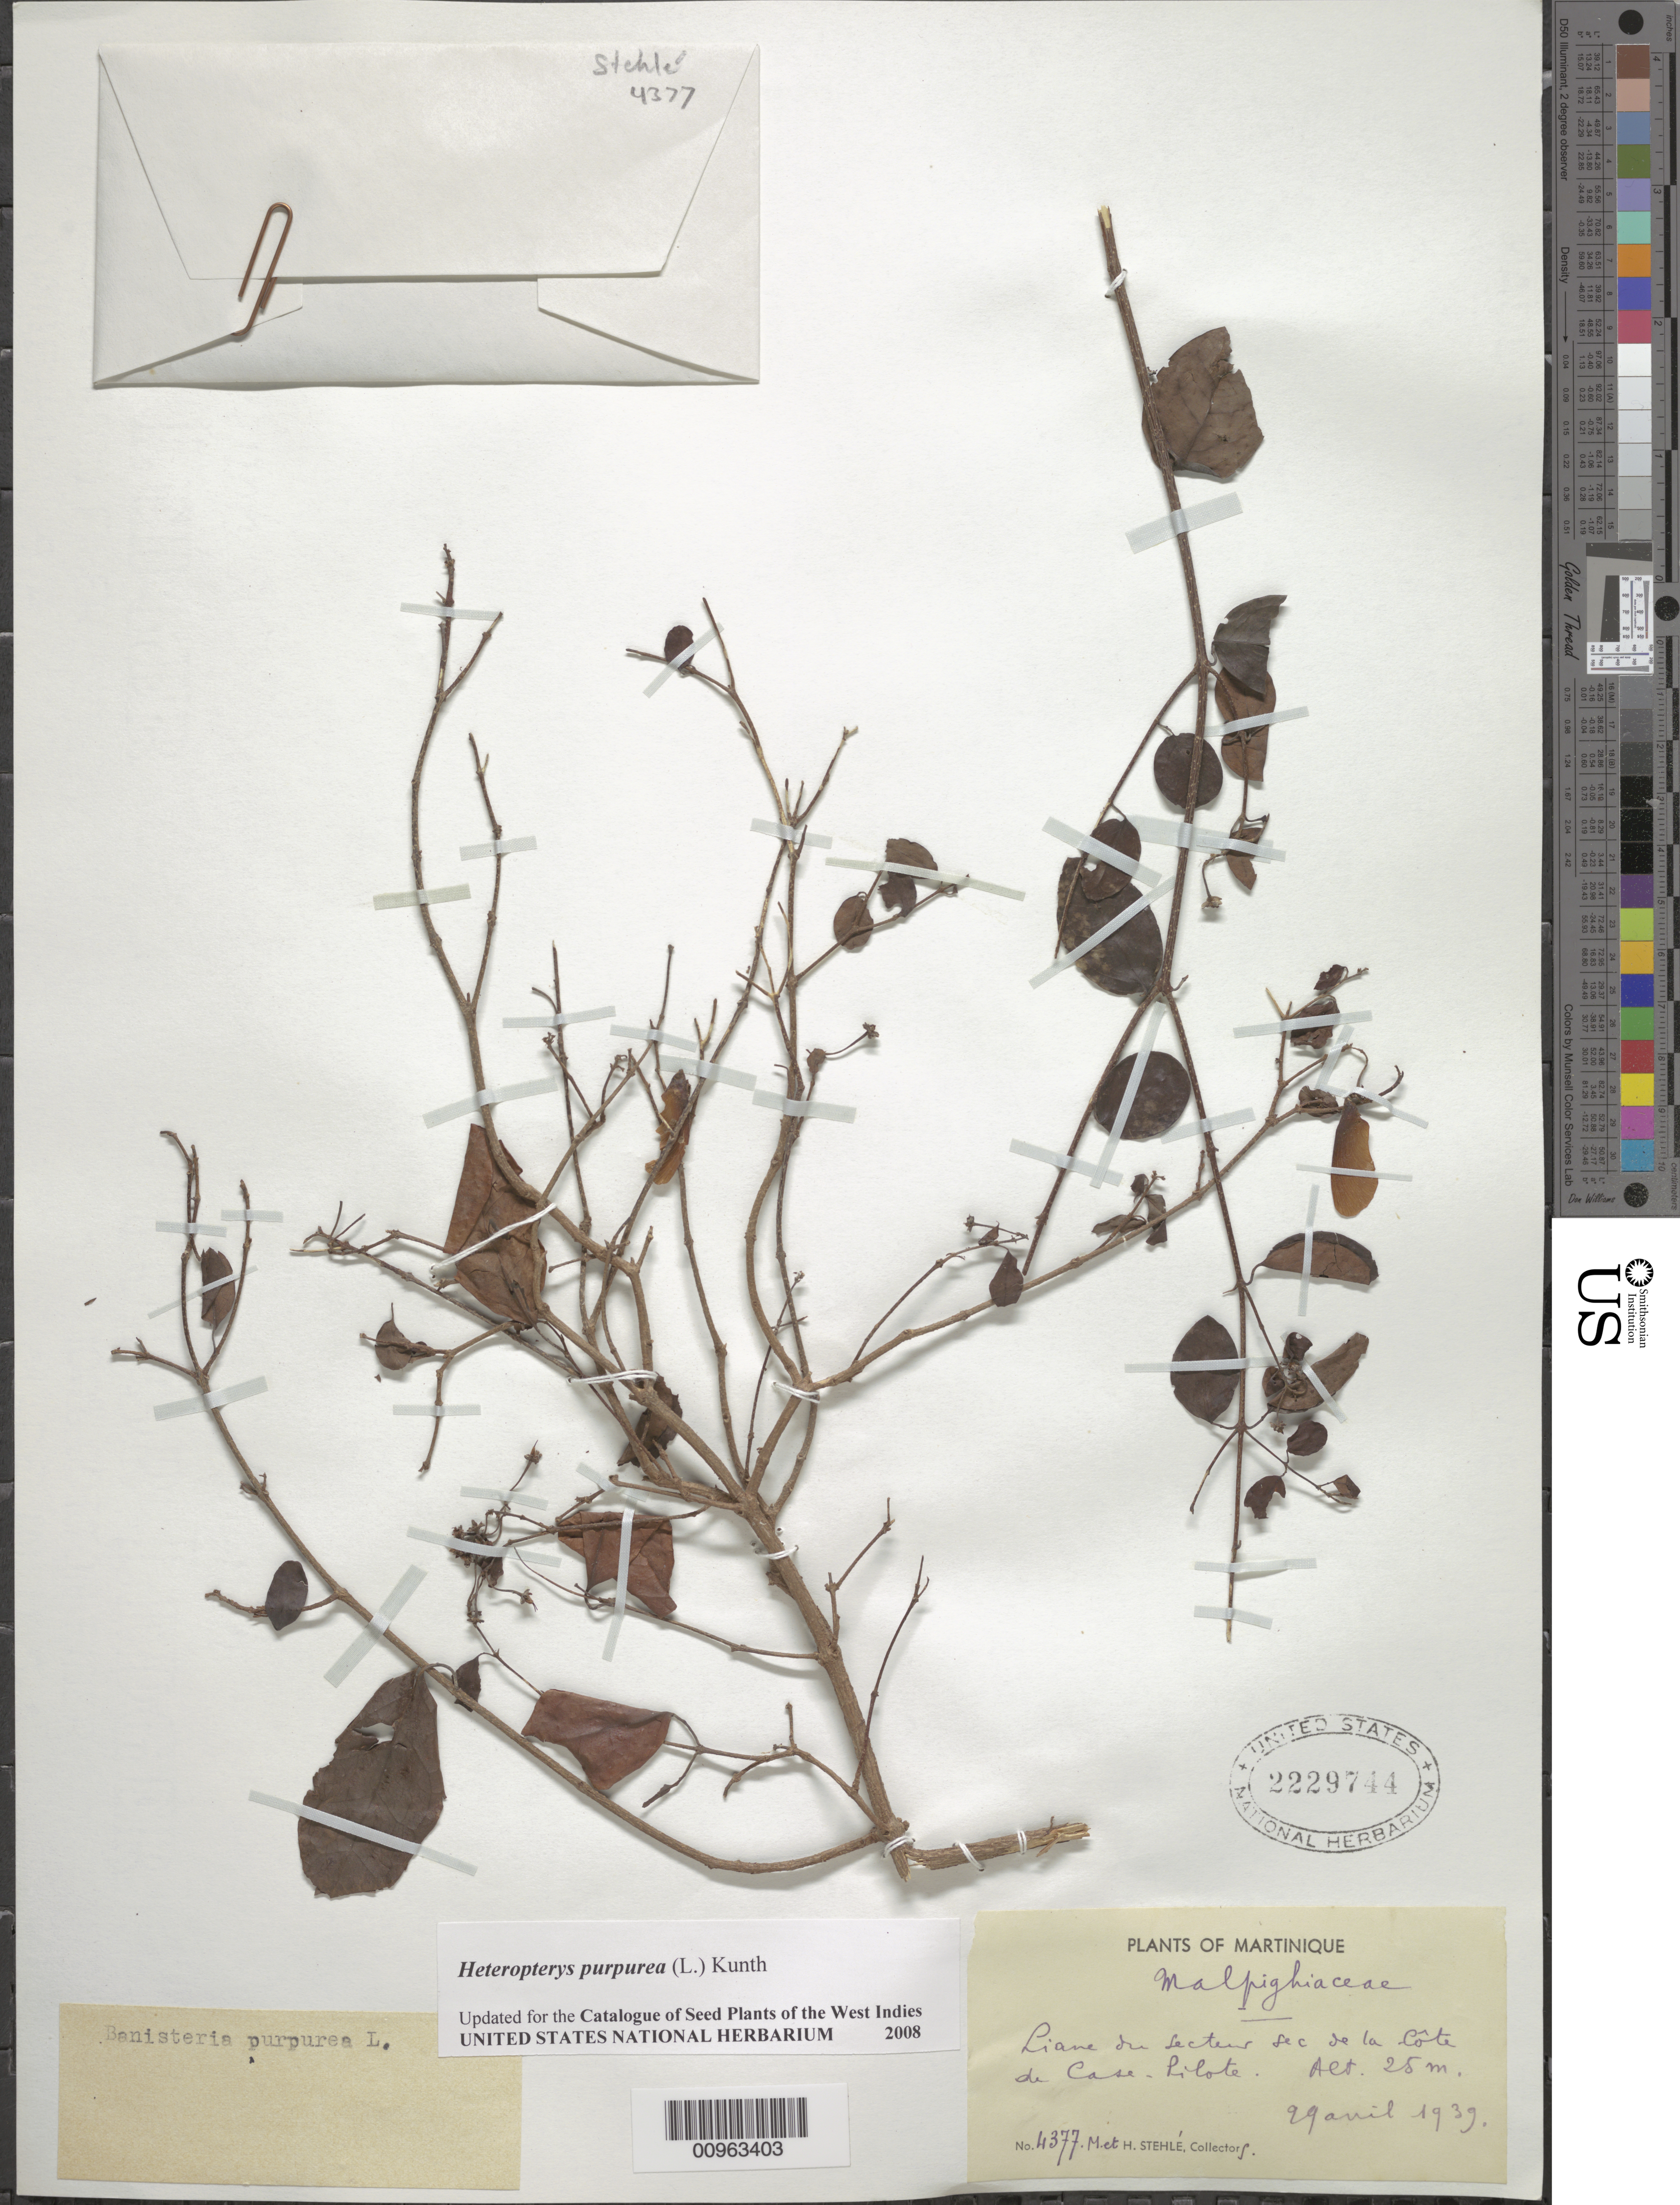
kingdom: Plantae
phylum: Tracheophyta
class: Magnoliopsida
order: Malpighiales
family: Malpighiaceae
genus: Heteropterys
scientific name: Heteropterys purpurea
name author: (L.) Kunth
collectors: H. Stehlé & M. Stehlé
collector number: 4377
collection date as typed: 29 Apr 1939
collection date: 1939-04-29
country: Martinique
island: Martinique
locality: De la Côte de Case Pilote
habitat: Du secteur sec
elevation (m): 25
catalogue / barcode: US 2229744